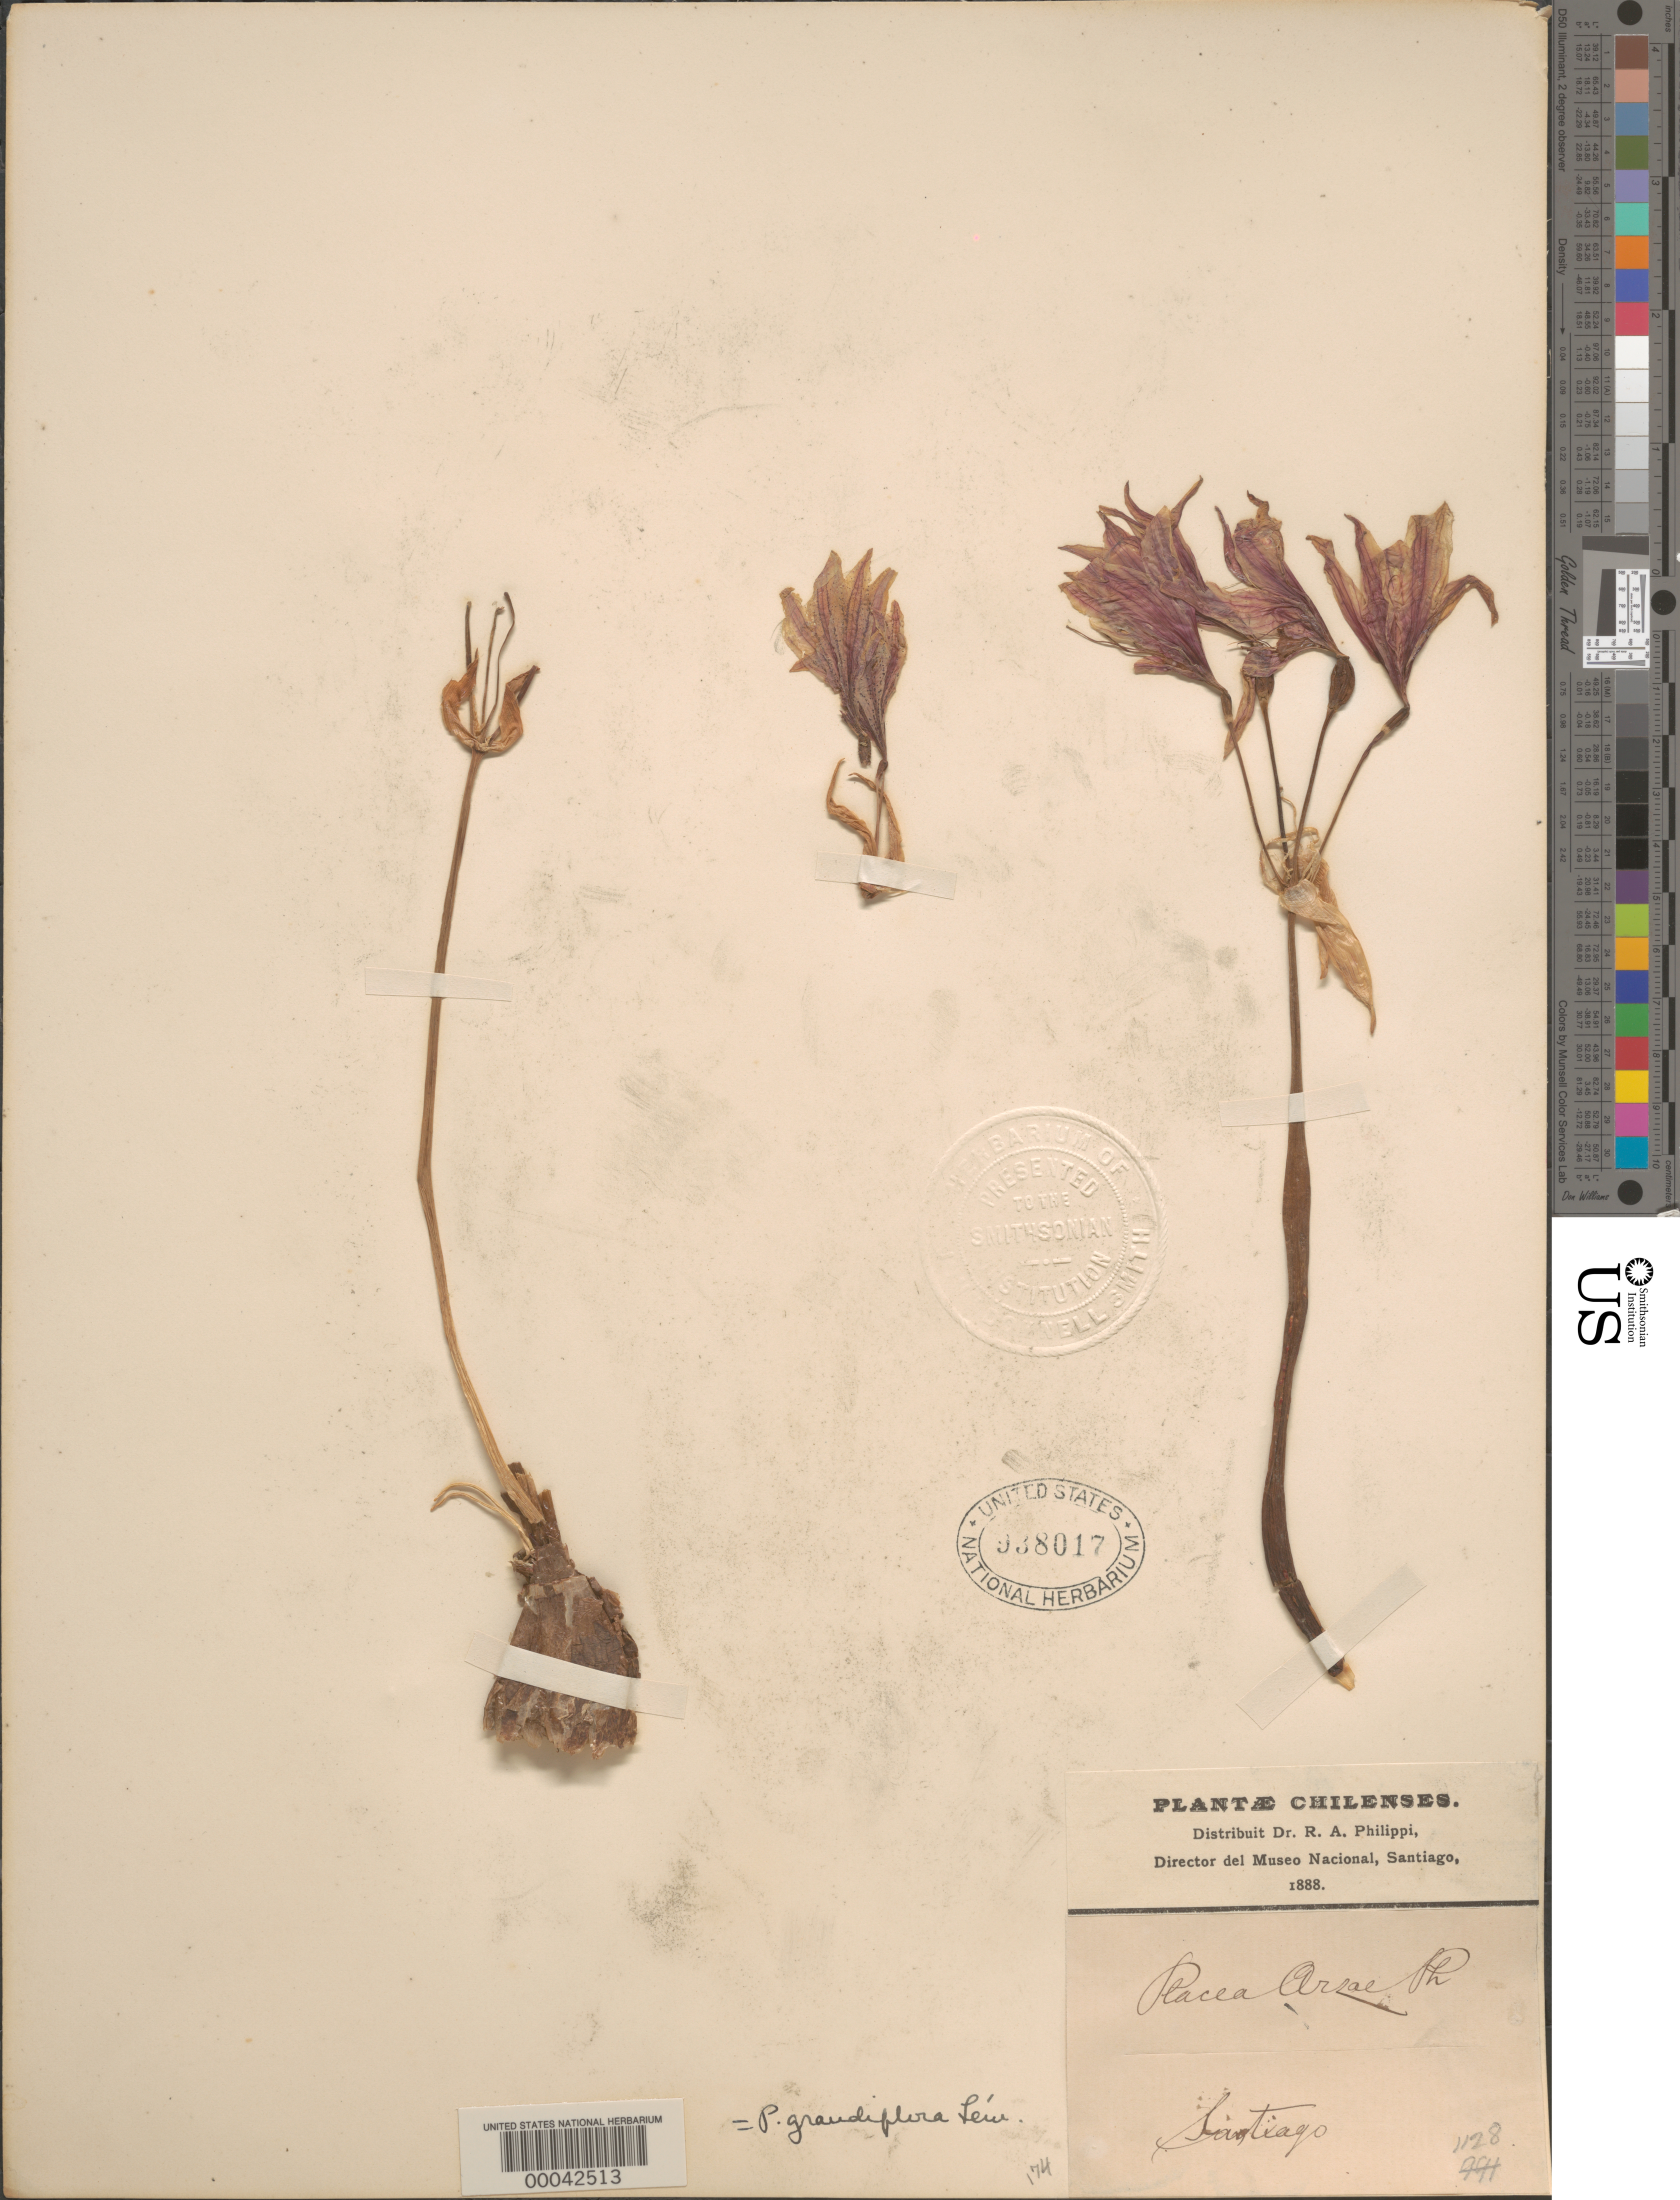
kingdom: Plantae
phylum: Tracheophyta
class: Liliopsida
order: Asparagales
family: Amaryllidaceae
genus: Placea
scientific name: Placea grandiflora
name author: Lem.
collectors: R. A. Philippi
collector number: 1128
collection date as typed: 1888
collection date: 1888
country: Chile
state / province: Región Metropolitana (RM)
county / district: Santiago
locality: Santiago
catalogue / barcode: US 938017